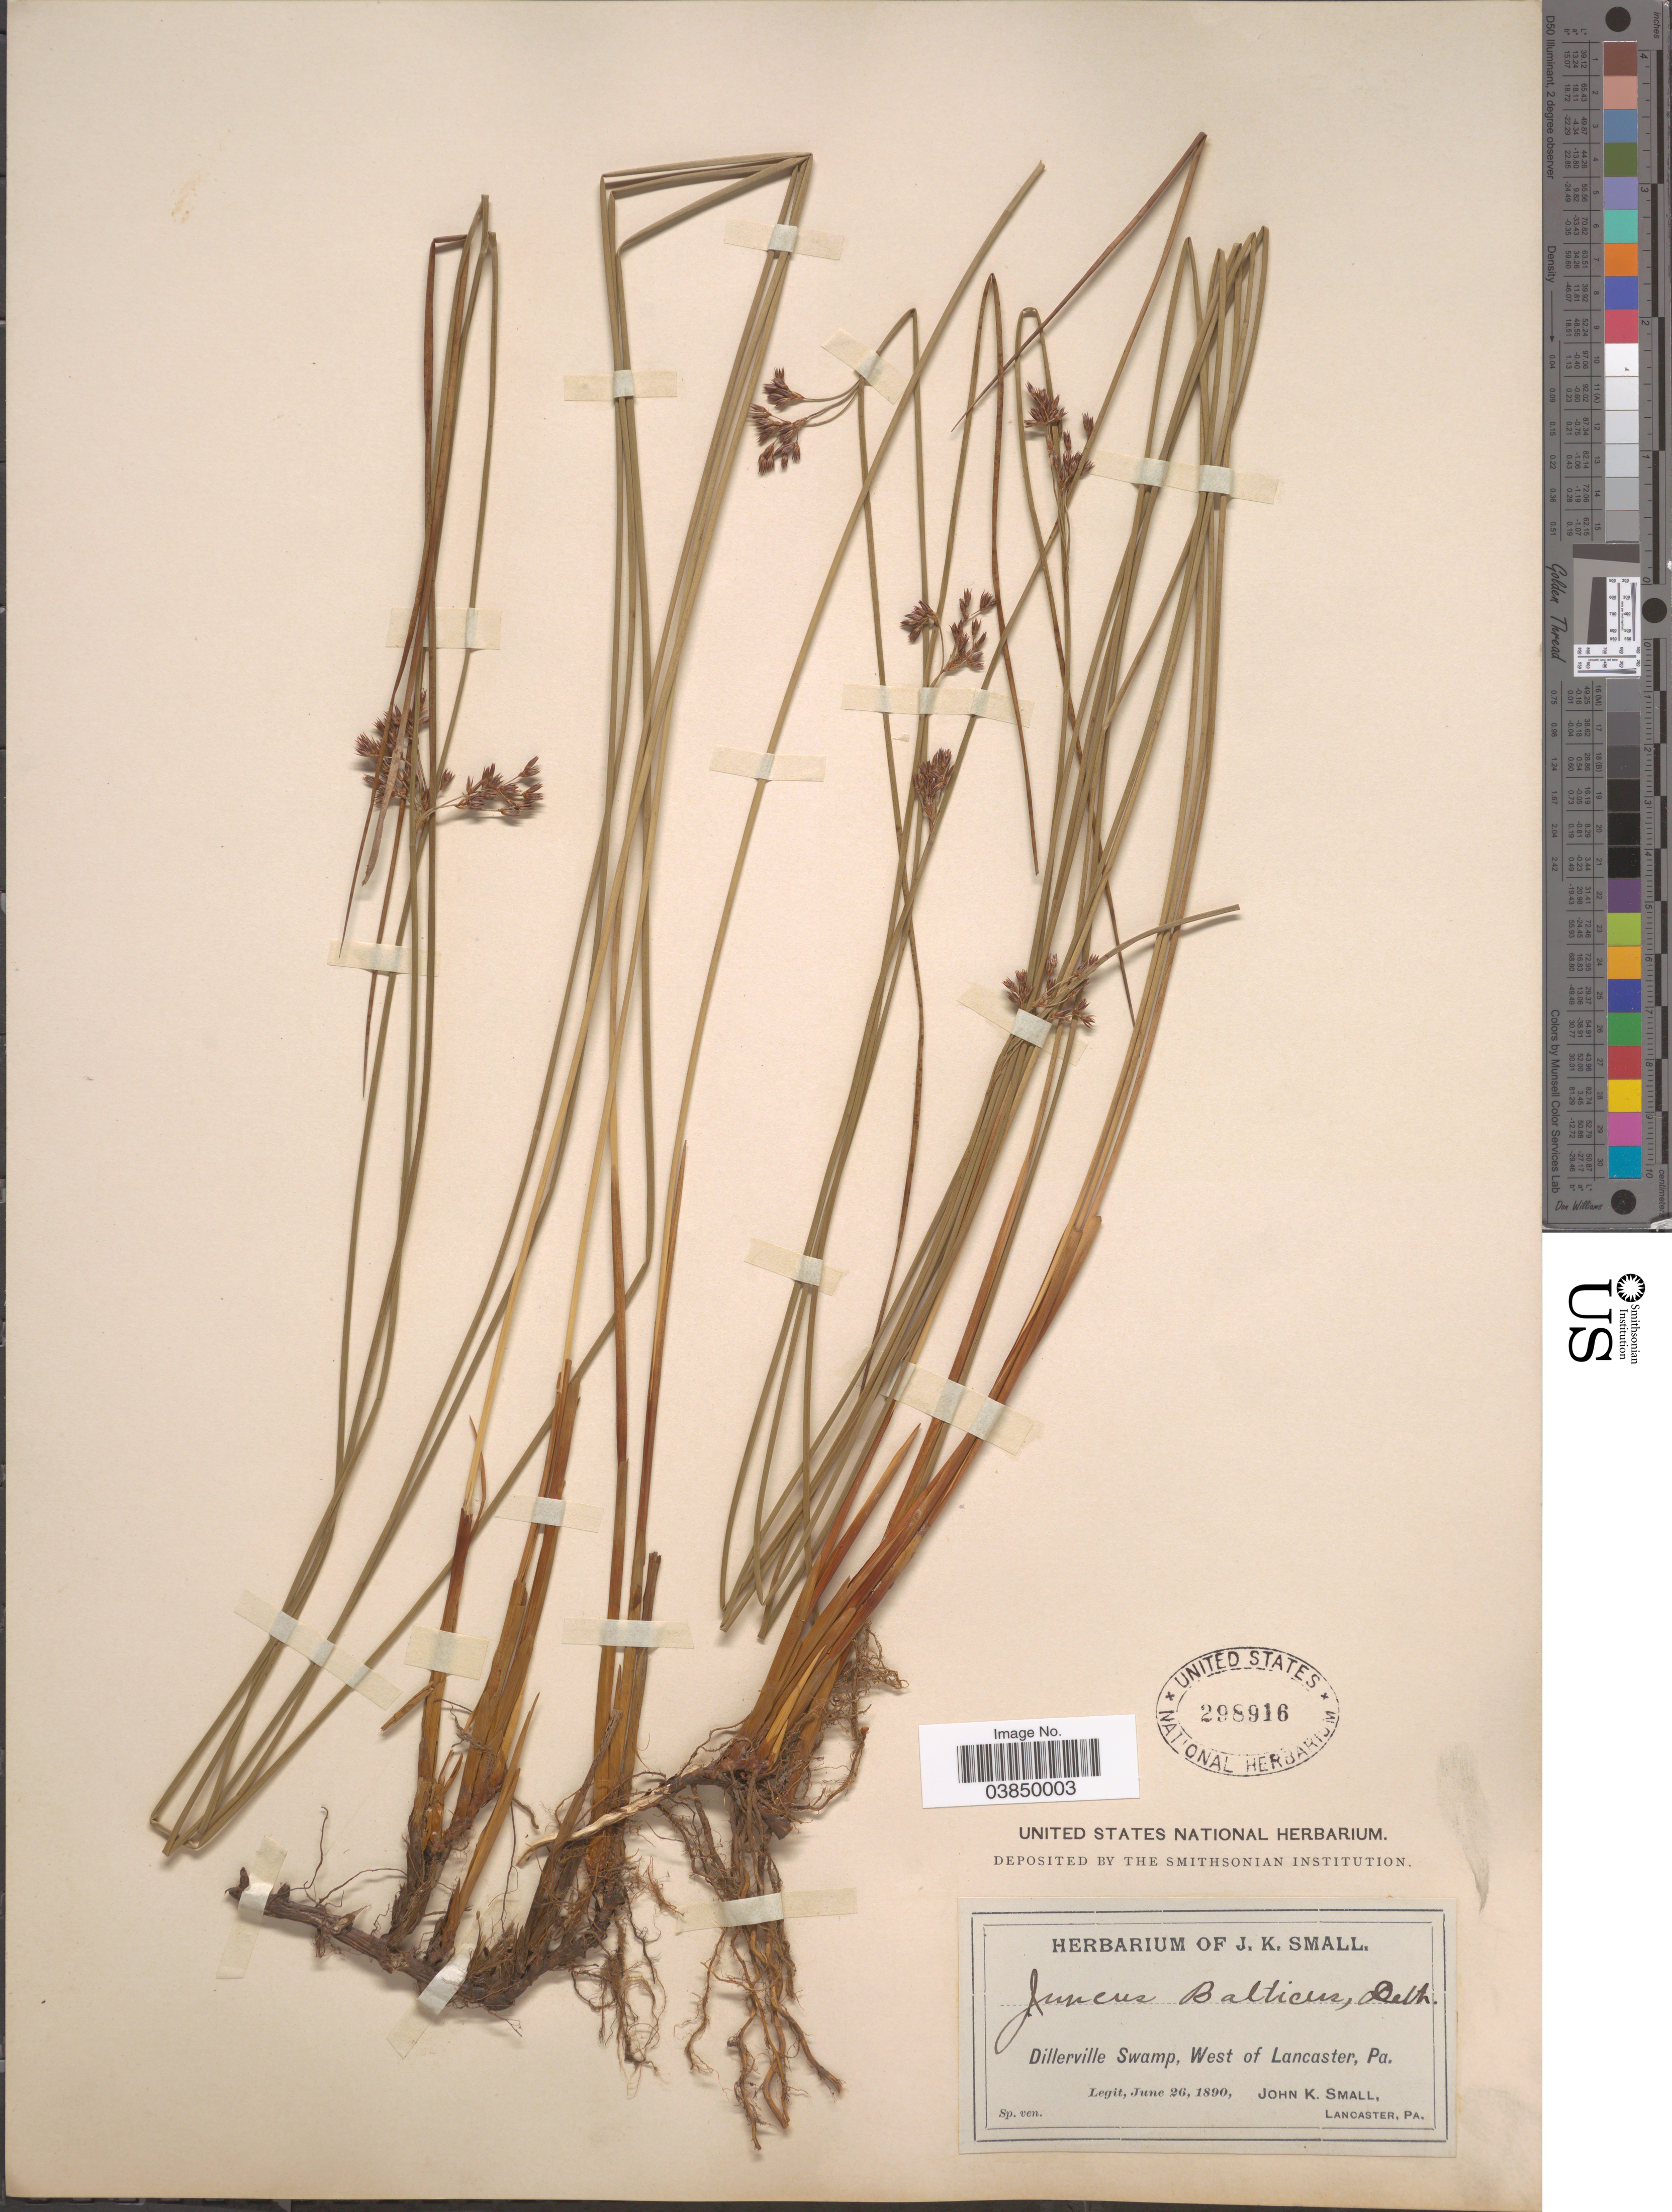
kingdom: Plantae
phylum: Tracheophyta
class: Liliopsida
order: Poales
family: Juncaceae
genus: Juncus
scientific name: Juncus balticus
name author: Willd.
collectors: J. K. Small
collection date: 1890-06-26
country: United States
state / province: Pennsylvania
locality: Dillerville Swamp, West of Lancaster.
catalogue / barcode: US 298916